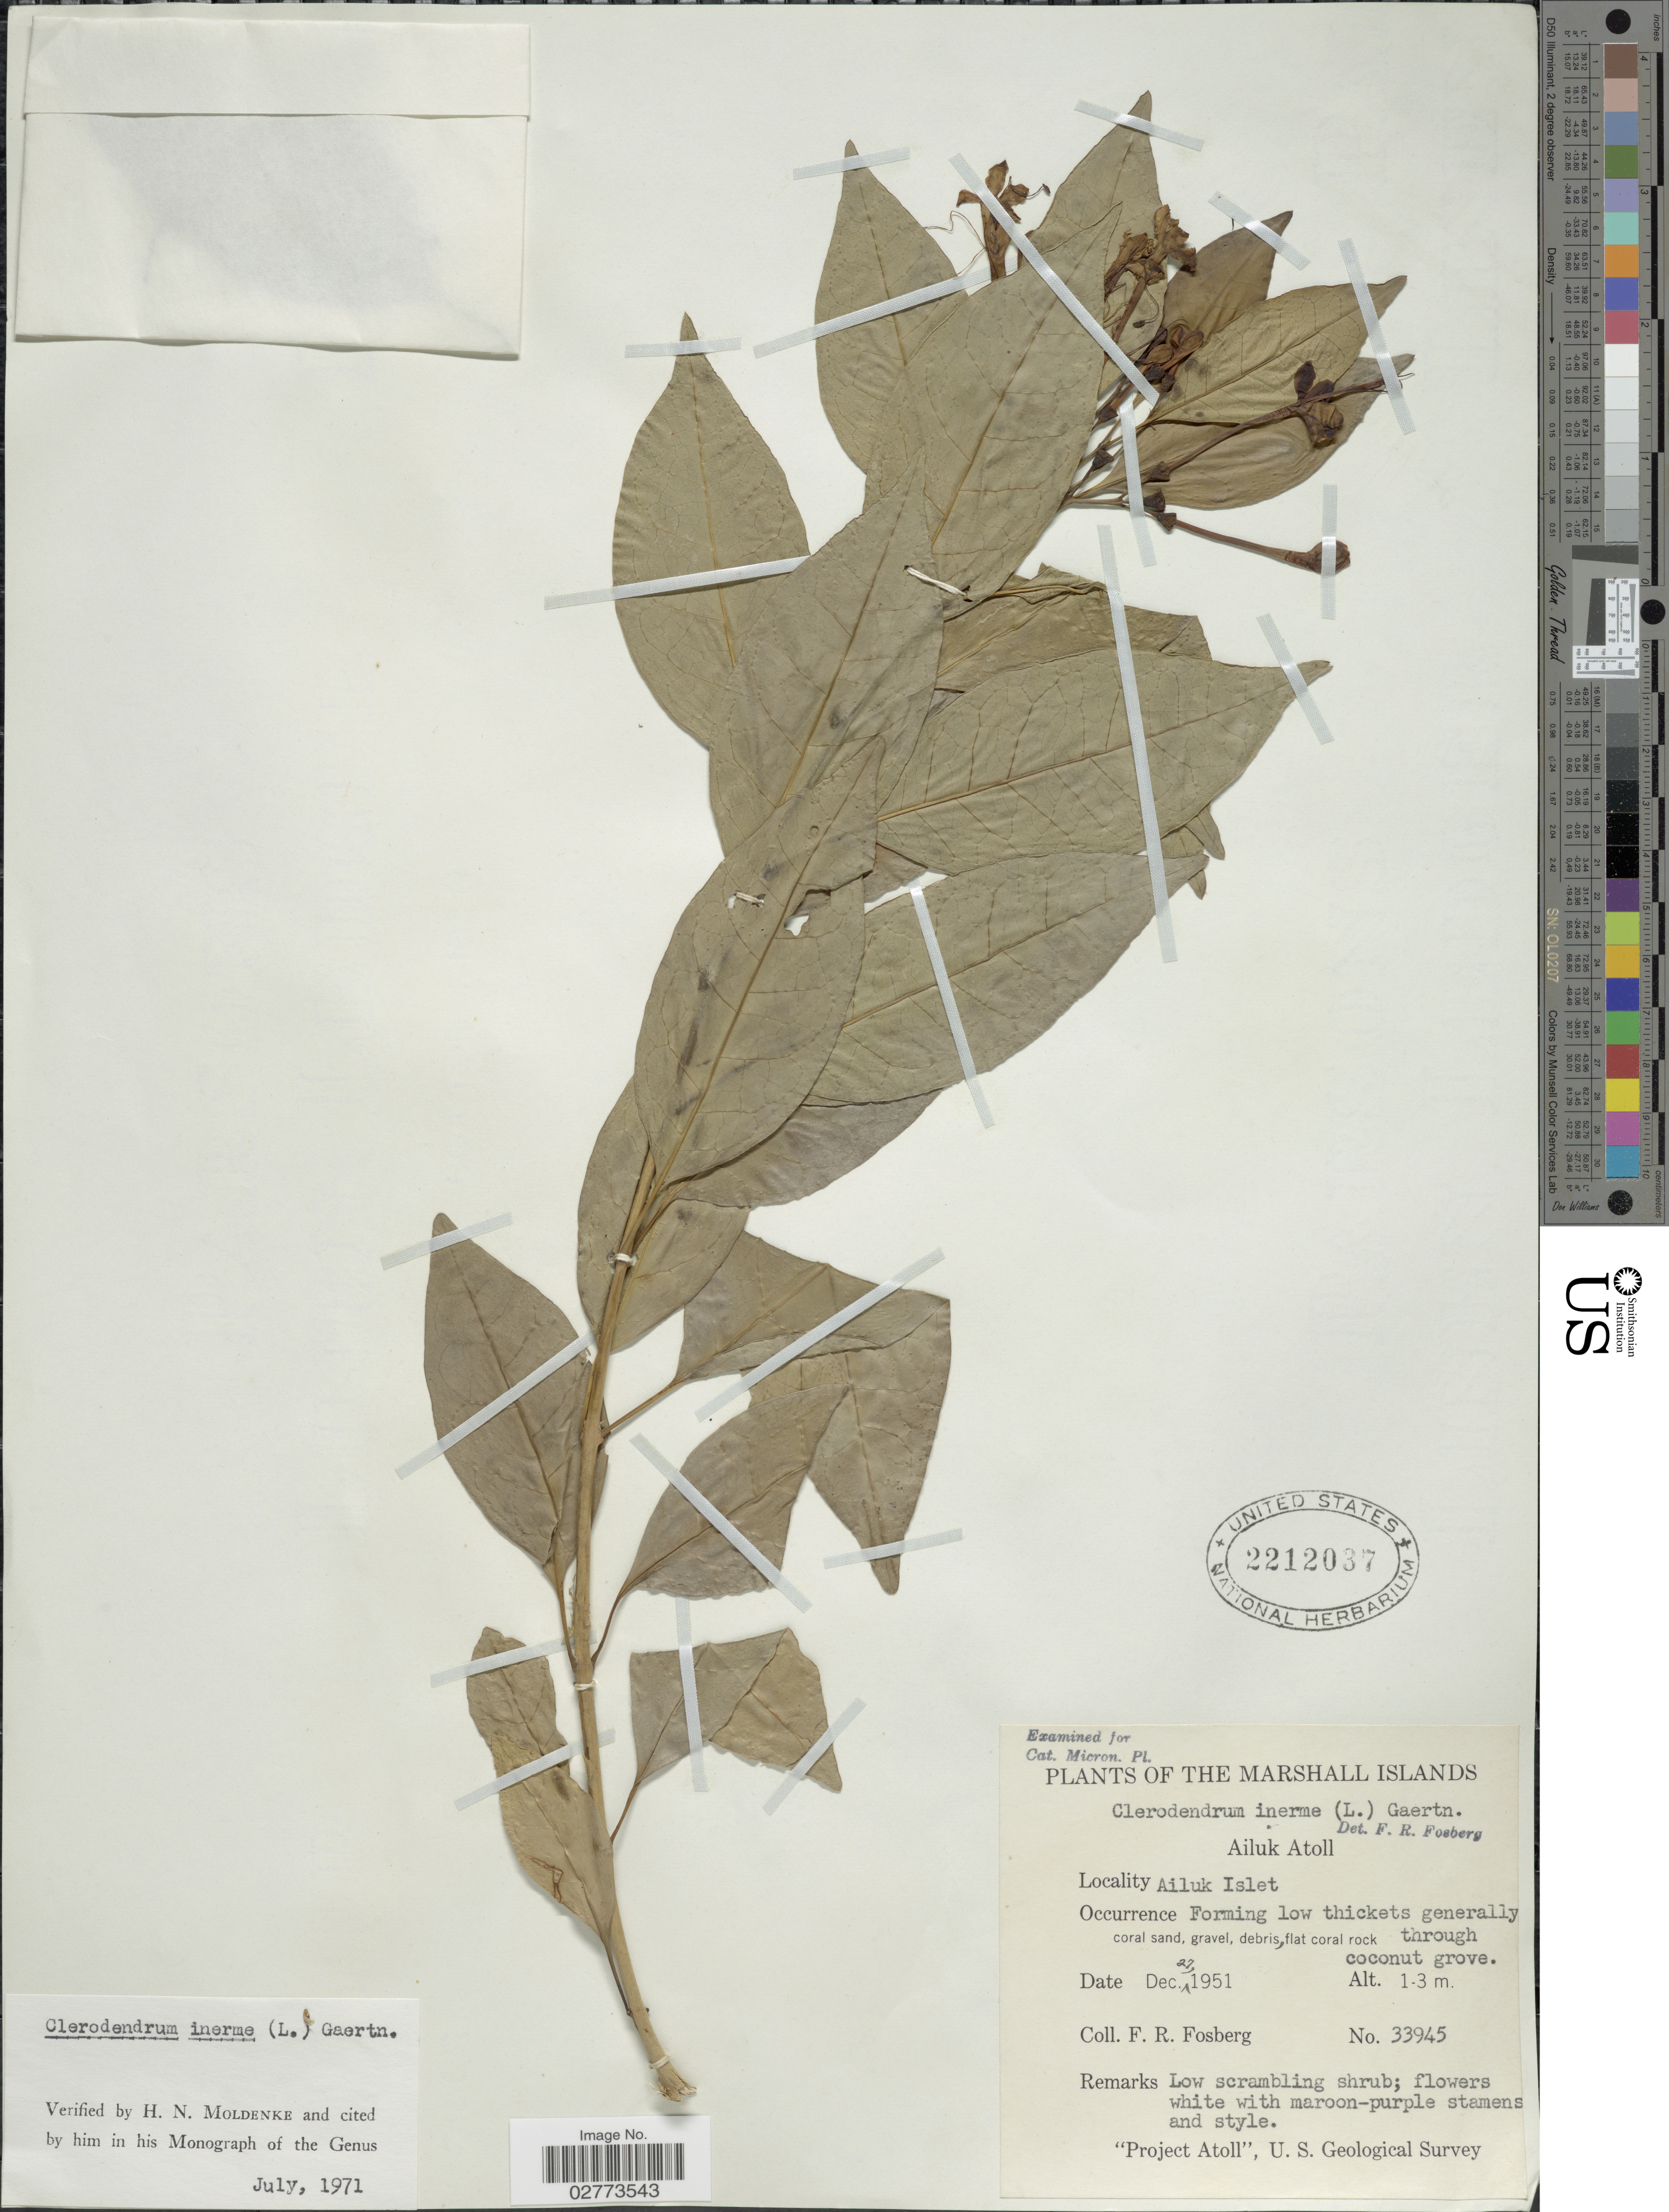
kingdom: Plantae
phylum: Tracheophyta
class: Magnoliopsida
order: Lamiales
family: Lamiaceae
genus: Clerodendrum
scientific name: Clerodendrum inerme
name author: (L.) Gaertn.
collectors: F. R. Fosberg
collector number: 33945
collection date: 1951-12-27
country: Marshall Islands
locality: Ailuk Atoll, Ailuk Islet.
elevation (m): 1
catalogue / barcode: US 2212037